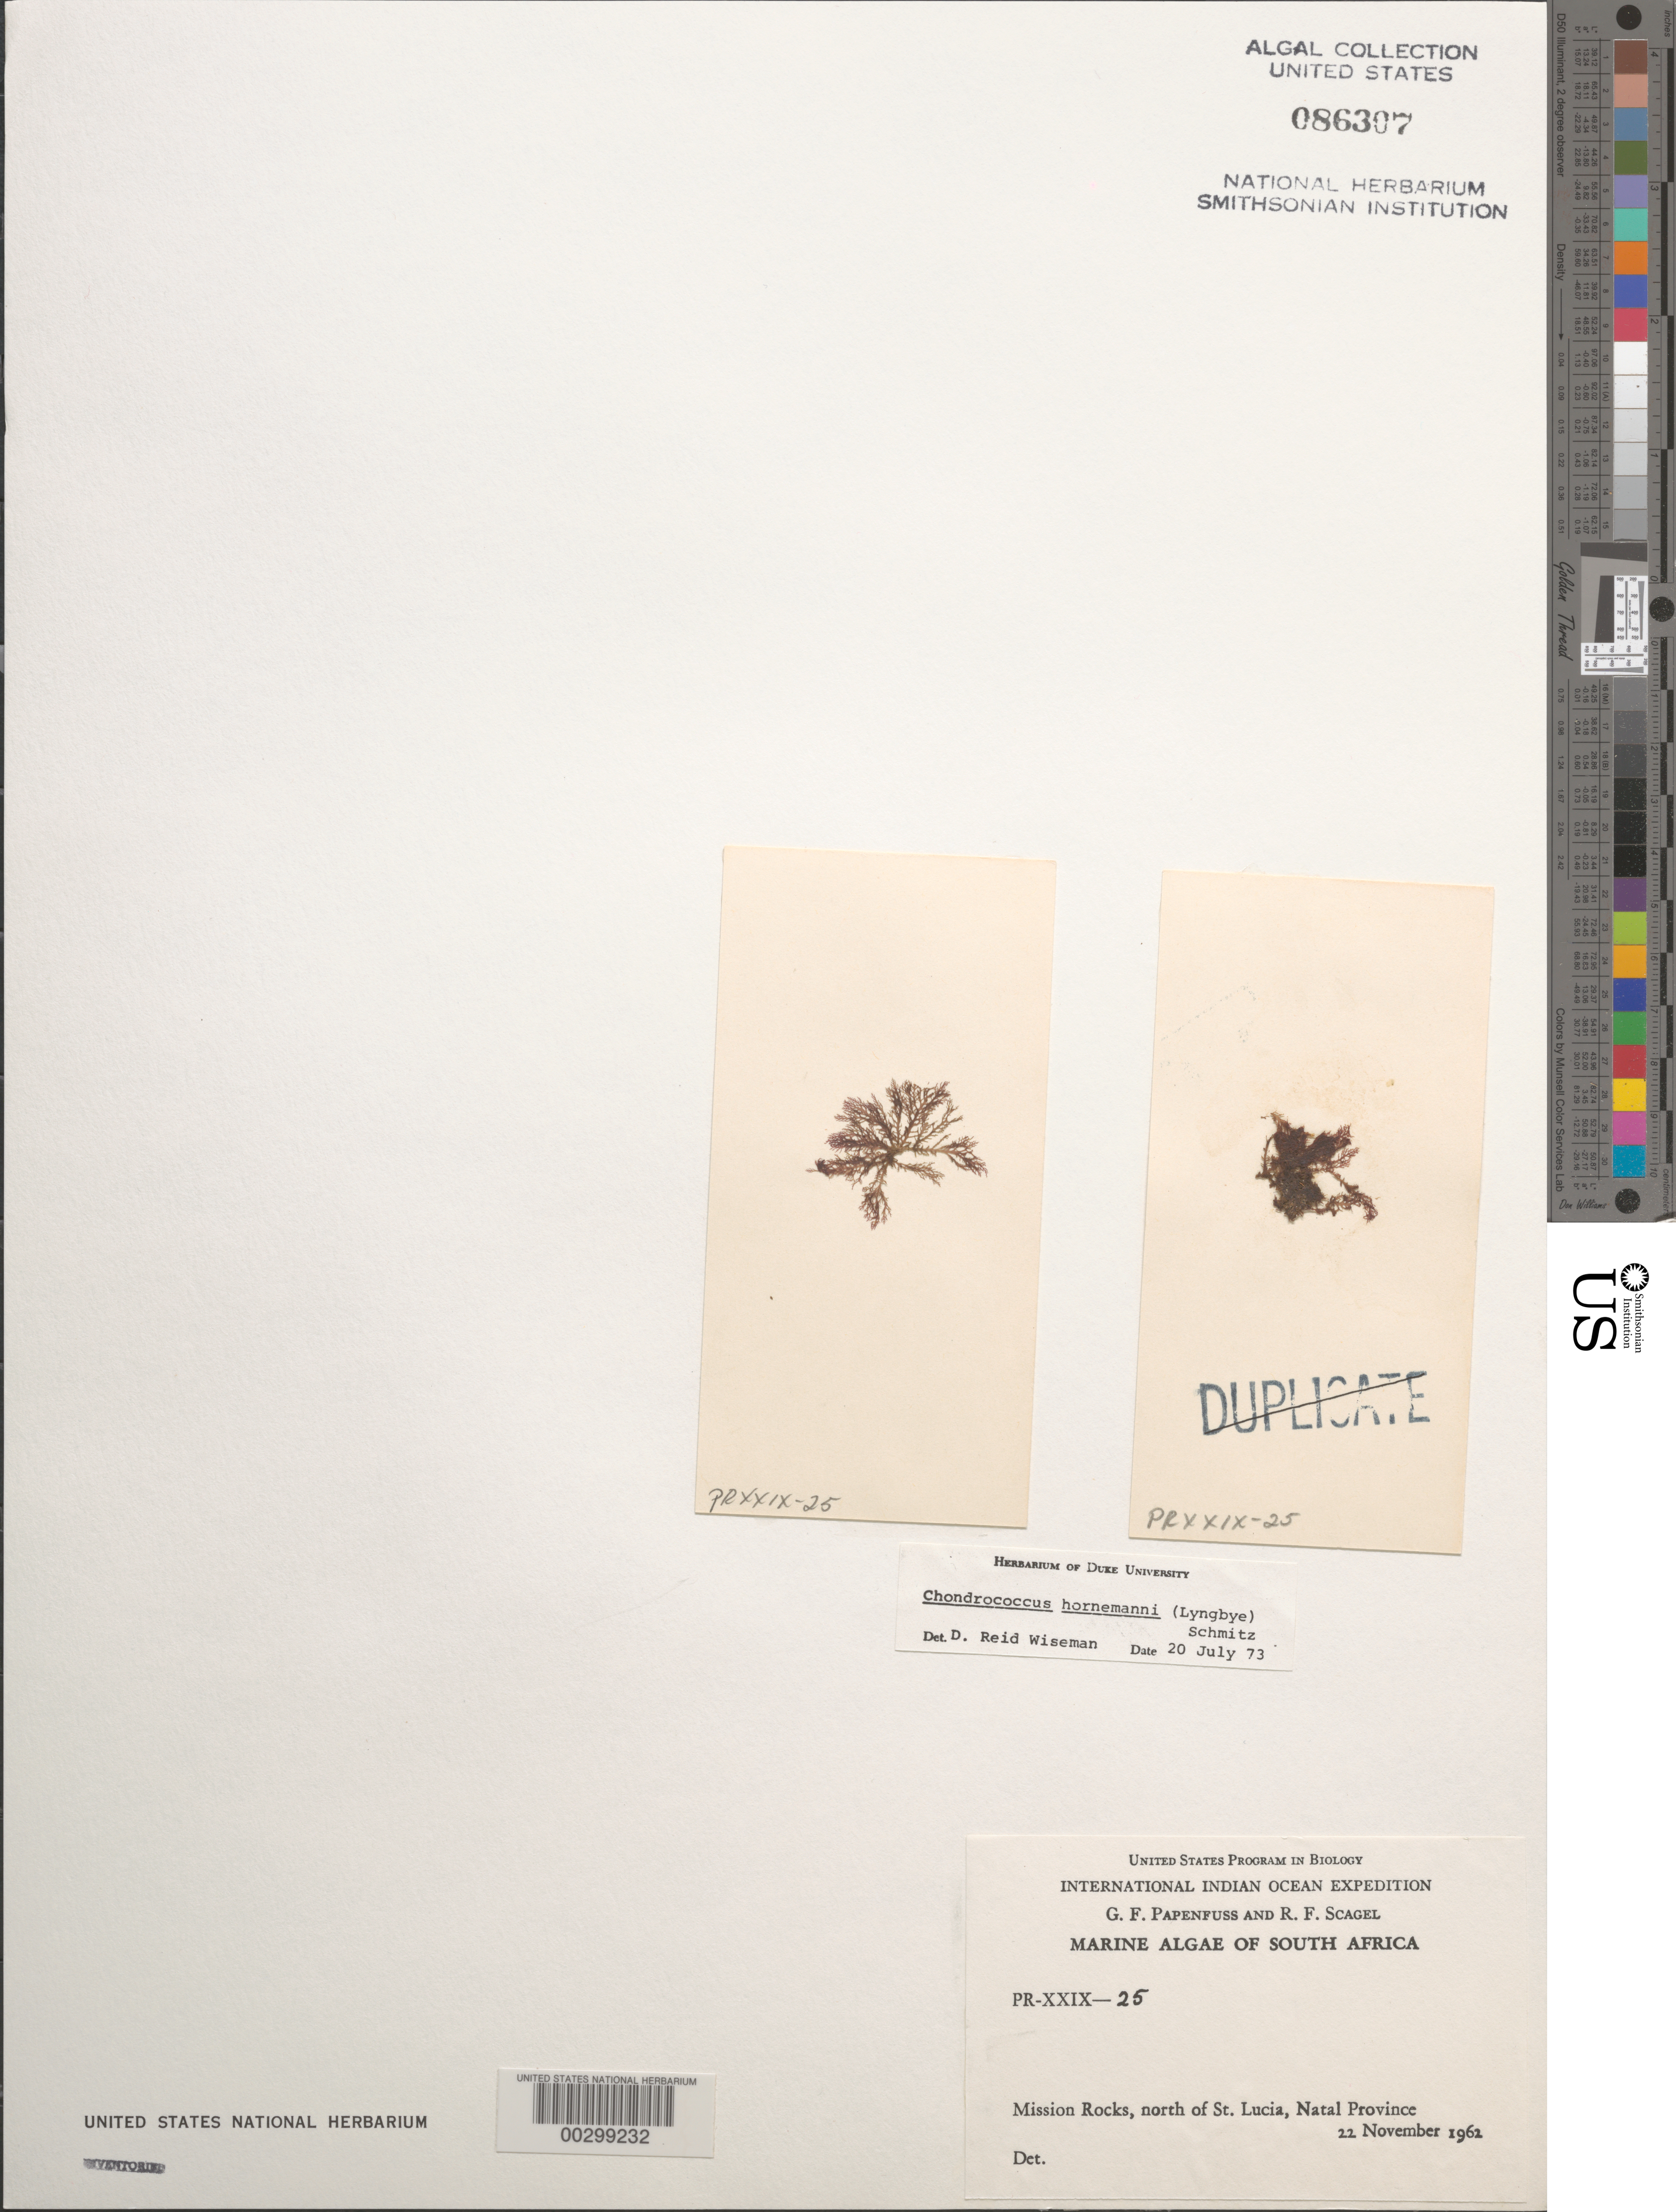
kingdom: Plantae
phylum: Rhodophyta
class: Florideophyceae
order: Gigartinales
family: Rhizophyllidaceae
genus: Portieria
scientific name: Portieria hornemannii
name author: (Lyngbye) P.C. Silva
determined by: Algae name updating Project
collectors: G. Papenfuss & R. F. Scagel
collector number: PR-XXIX-25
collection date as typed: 22 Nov 1962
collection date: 1962-11-22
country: South Africa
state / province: KwaZulu-Natal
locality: Mission Rocks, north of St. Lucia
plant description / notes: International Indian Ocean Expedition, 1962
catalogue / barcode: US 86307